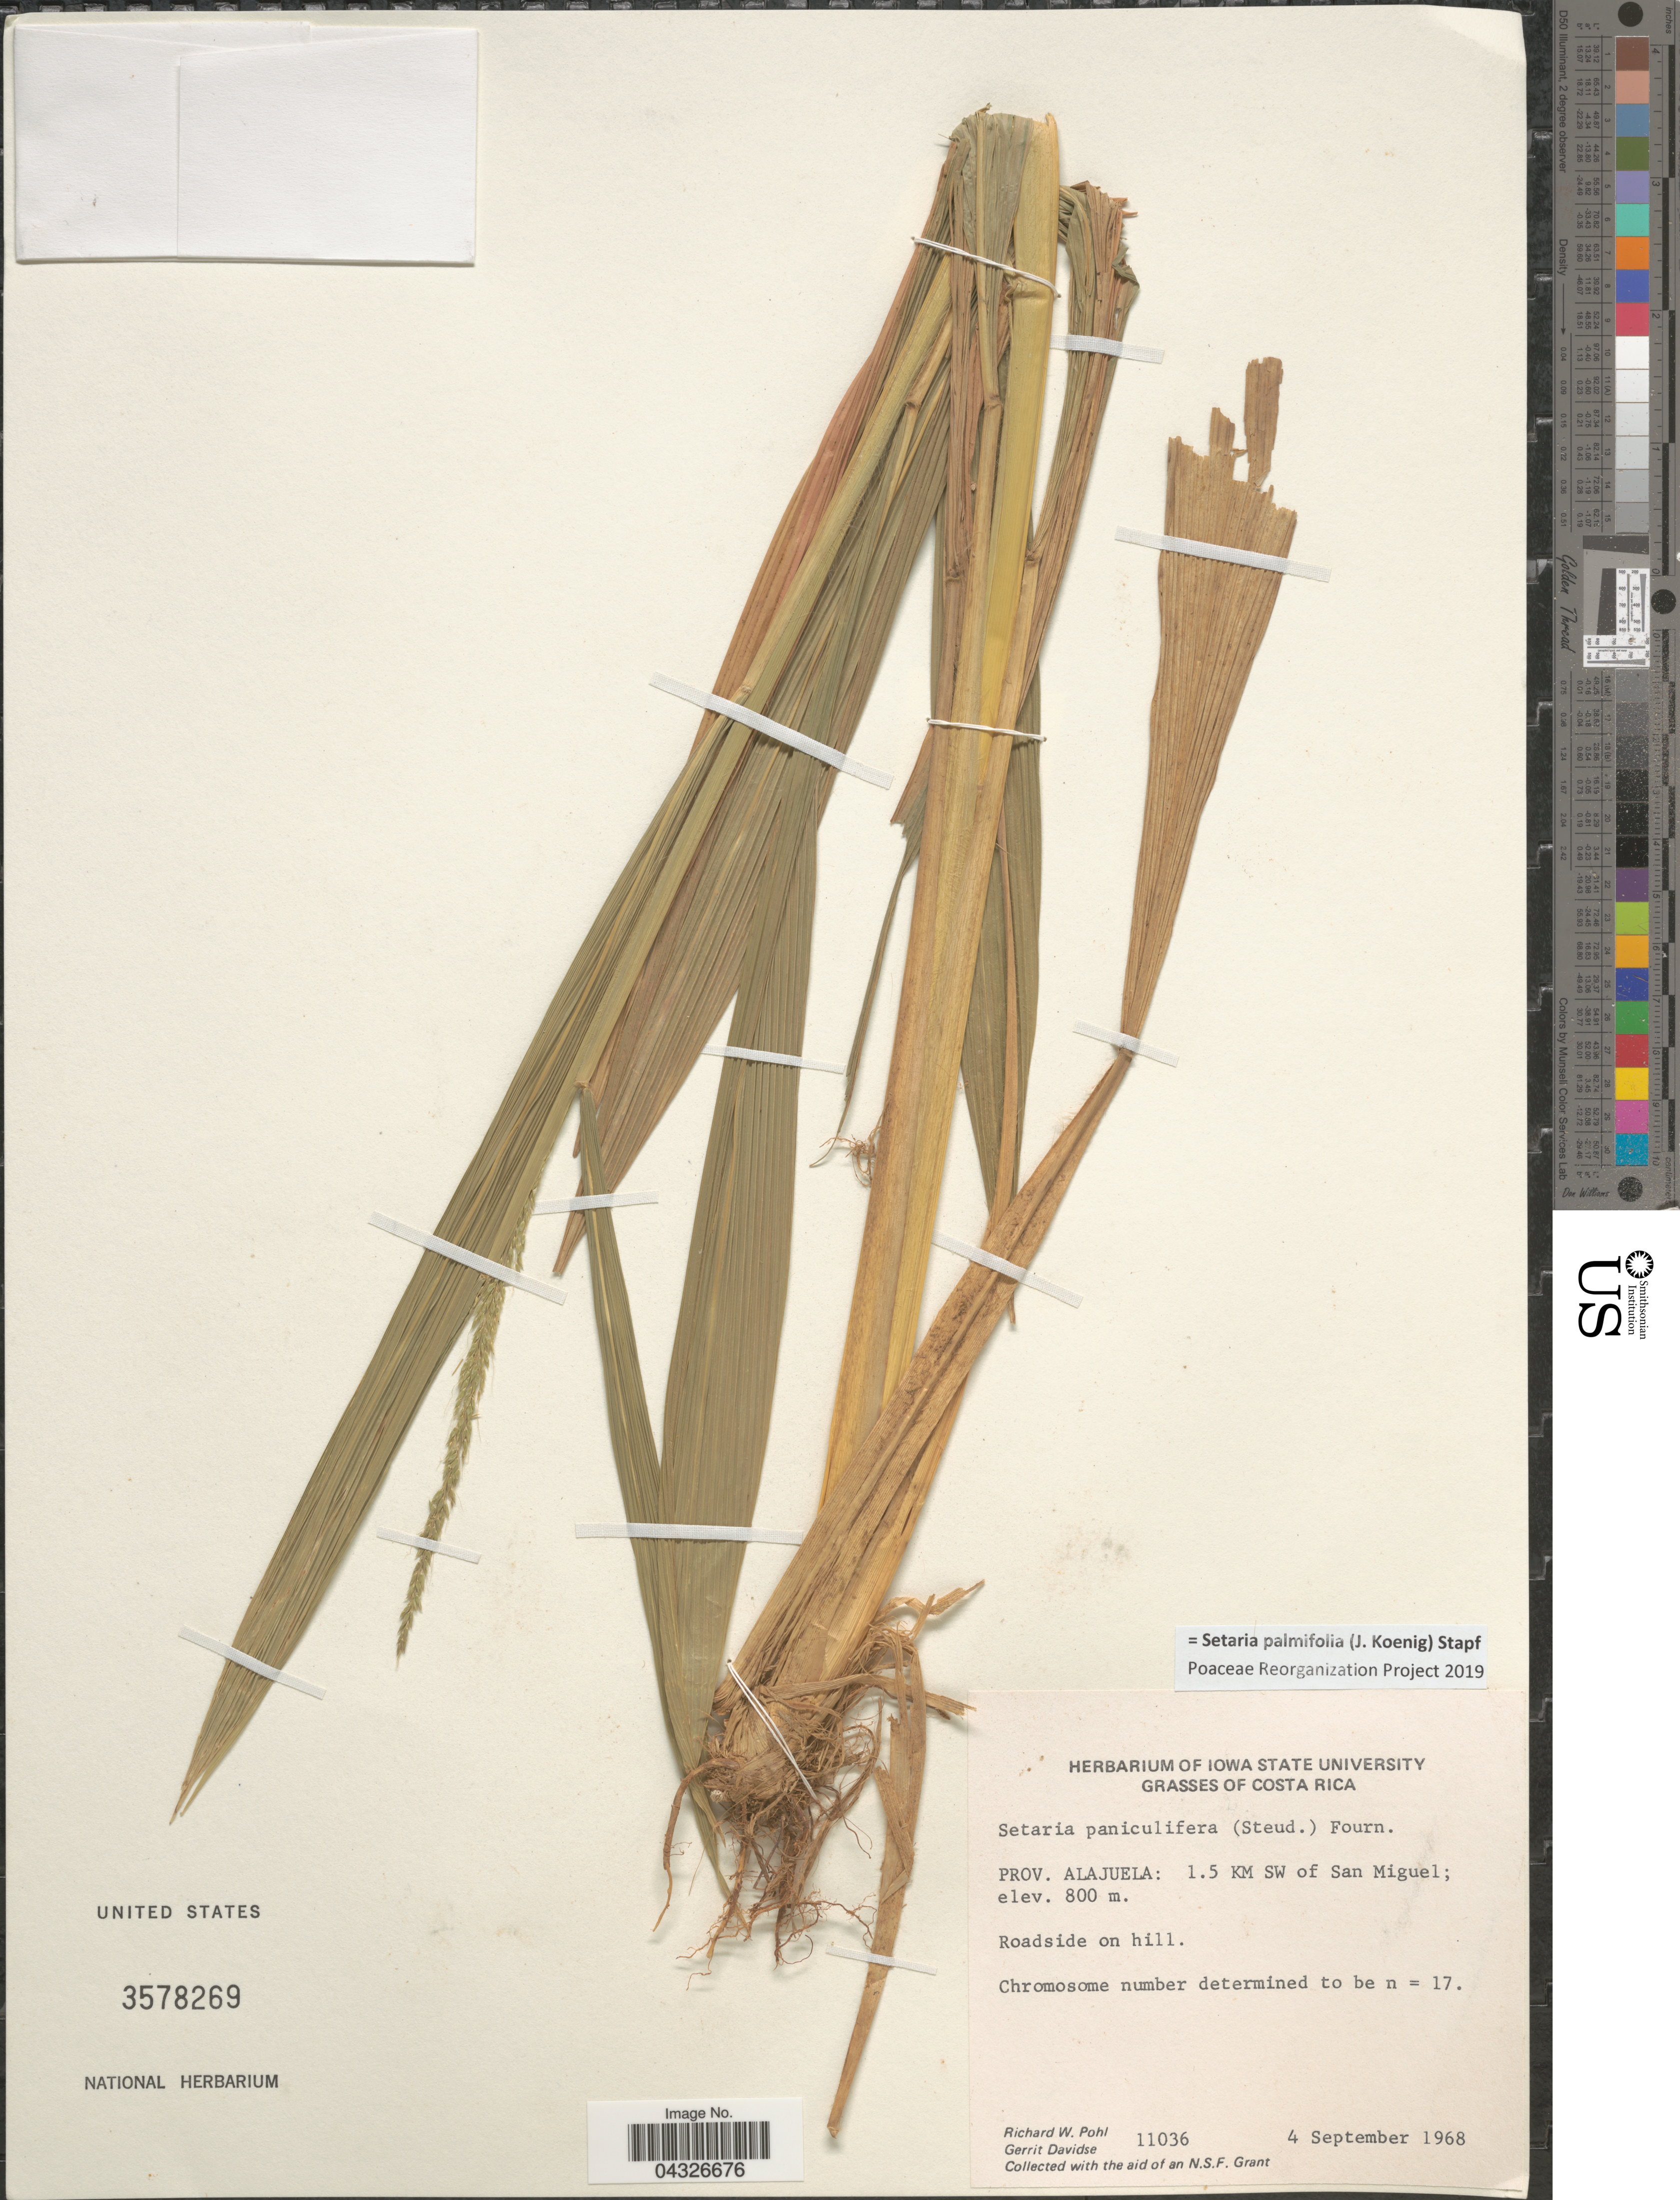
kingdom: Plantae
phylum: Tracheophyta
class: Liliopsida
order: Poales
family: Poaceae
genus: Setaria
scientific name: Setaria palmifolia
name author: (J. Koenig) Stapf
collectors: R. W. Pohl & G. Davidse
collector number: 11036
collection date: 1968-09-04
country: Costa Rica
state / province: Alajuela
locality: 1.5 KM SW of San Miguel.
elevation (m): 800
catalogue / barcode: US 3578269